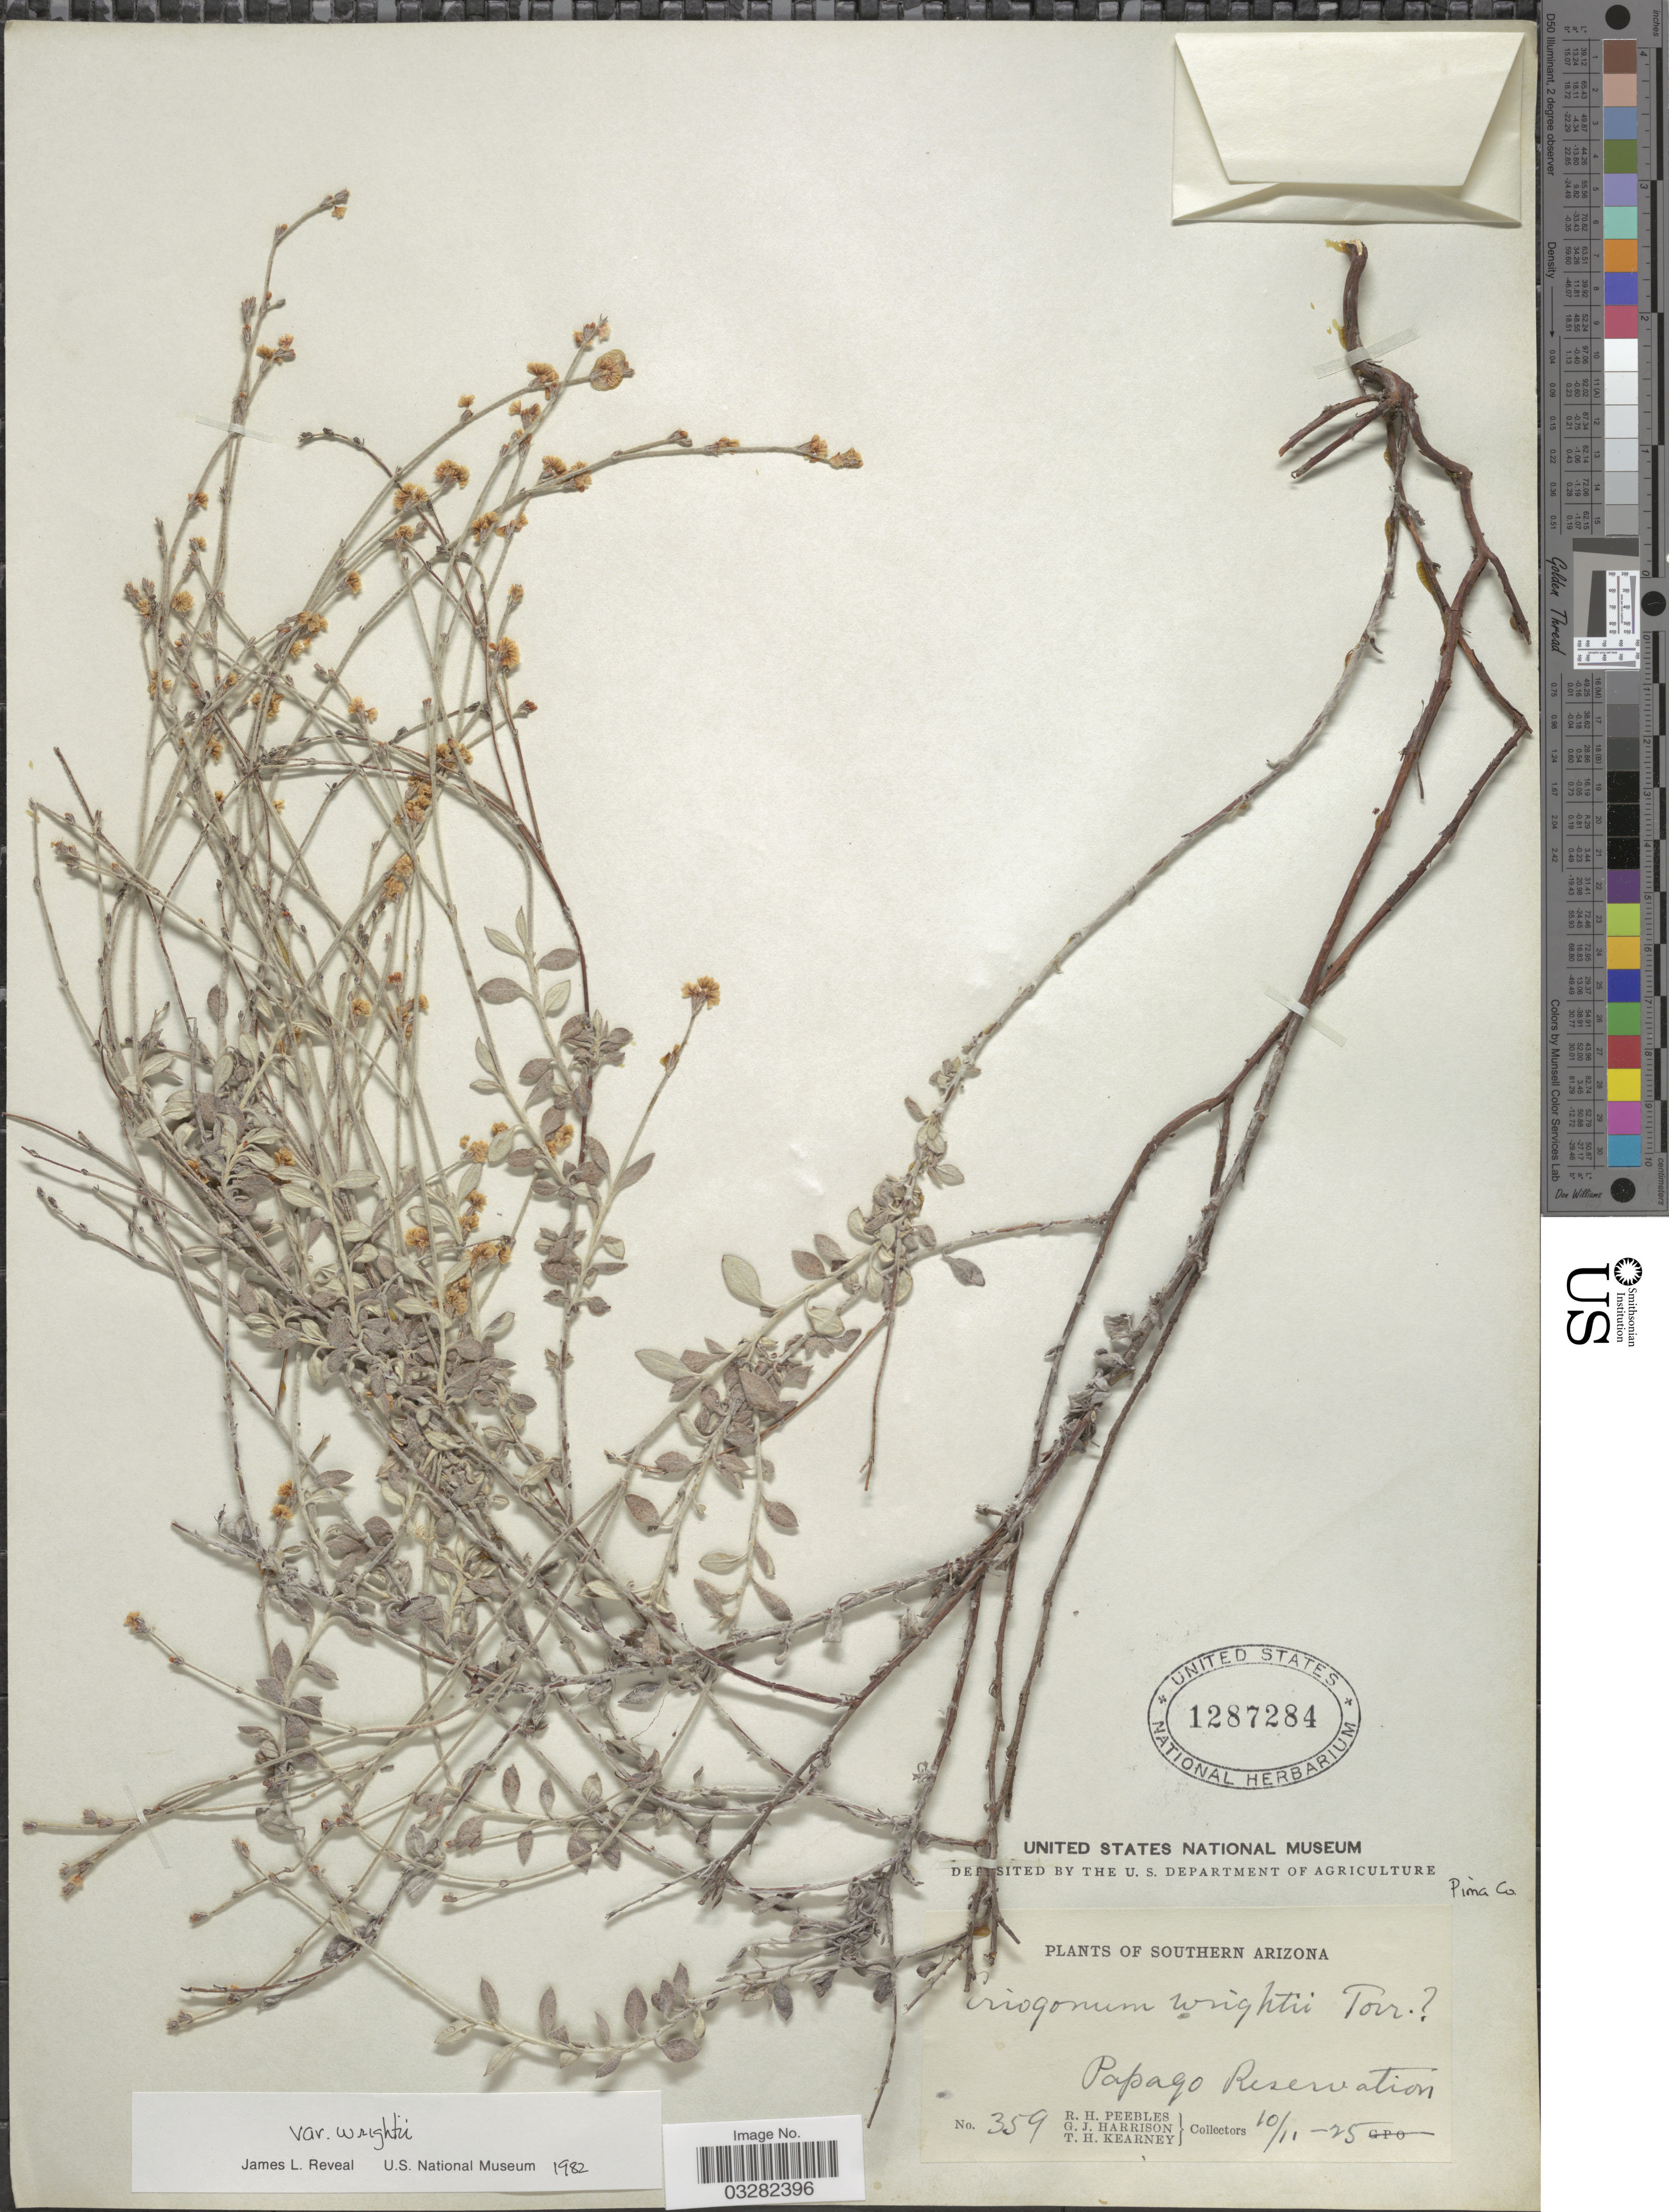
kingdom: Plantae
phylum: Tracheophyta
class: Magnoliopsida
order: Caryophyllales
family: Polygonaceae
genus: Eriogonum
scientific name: Eriogonum wrightii var. wrightii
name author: Torr. ex Benth.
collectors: R. H. Peebles, G. J. Harrison & T. H. Kearney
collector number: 359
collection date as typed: Transcribed d/m/y: 11/10/25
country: United States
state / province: Arizona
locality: Southern Arizona. Papago Reservation.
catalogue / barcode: US 1287284